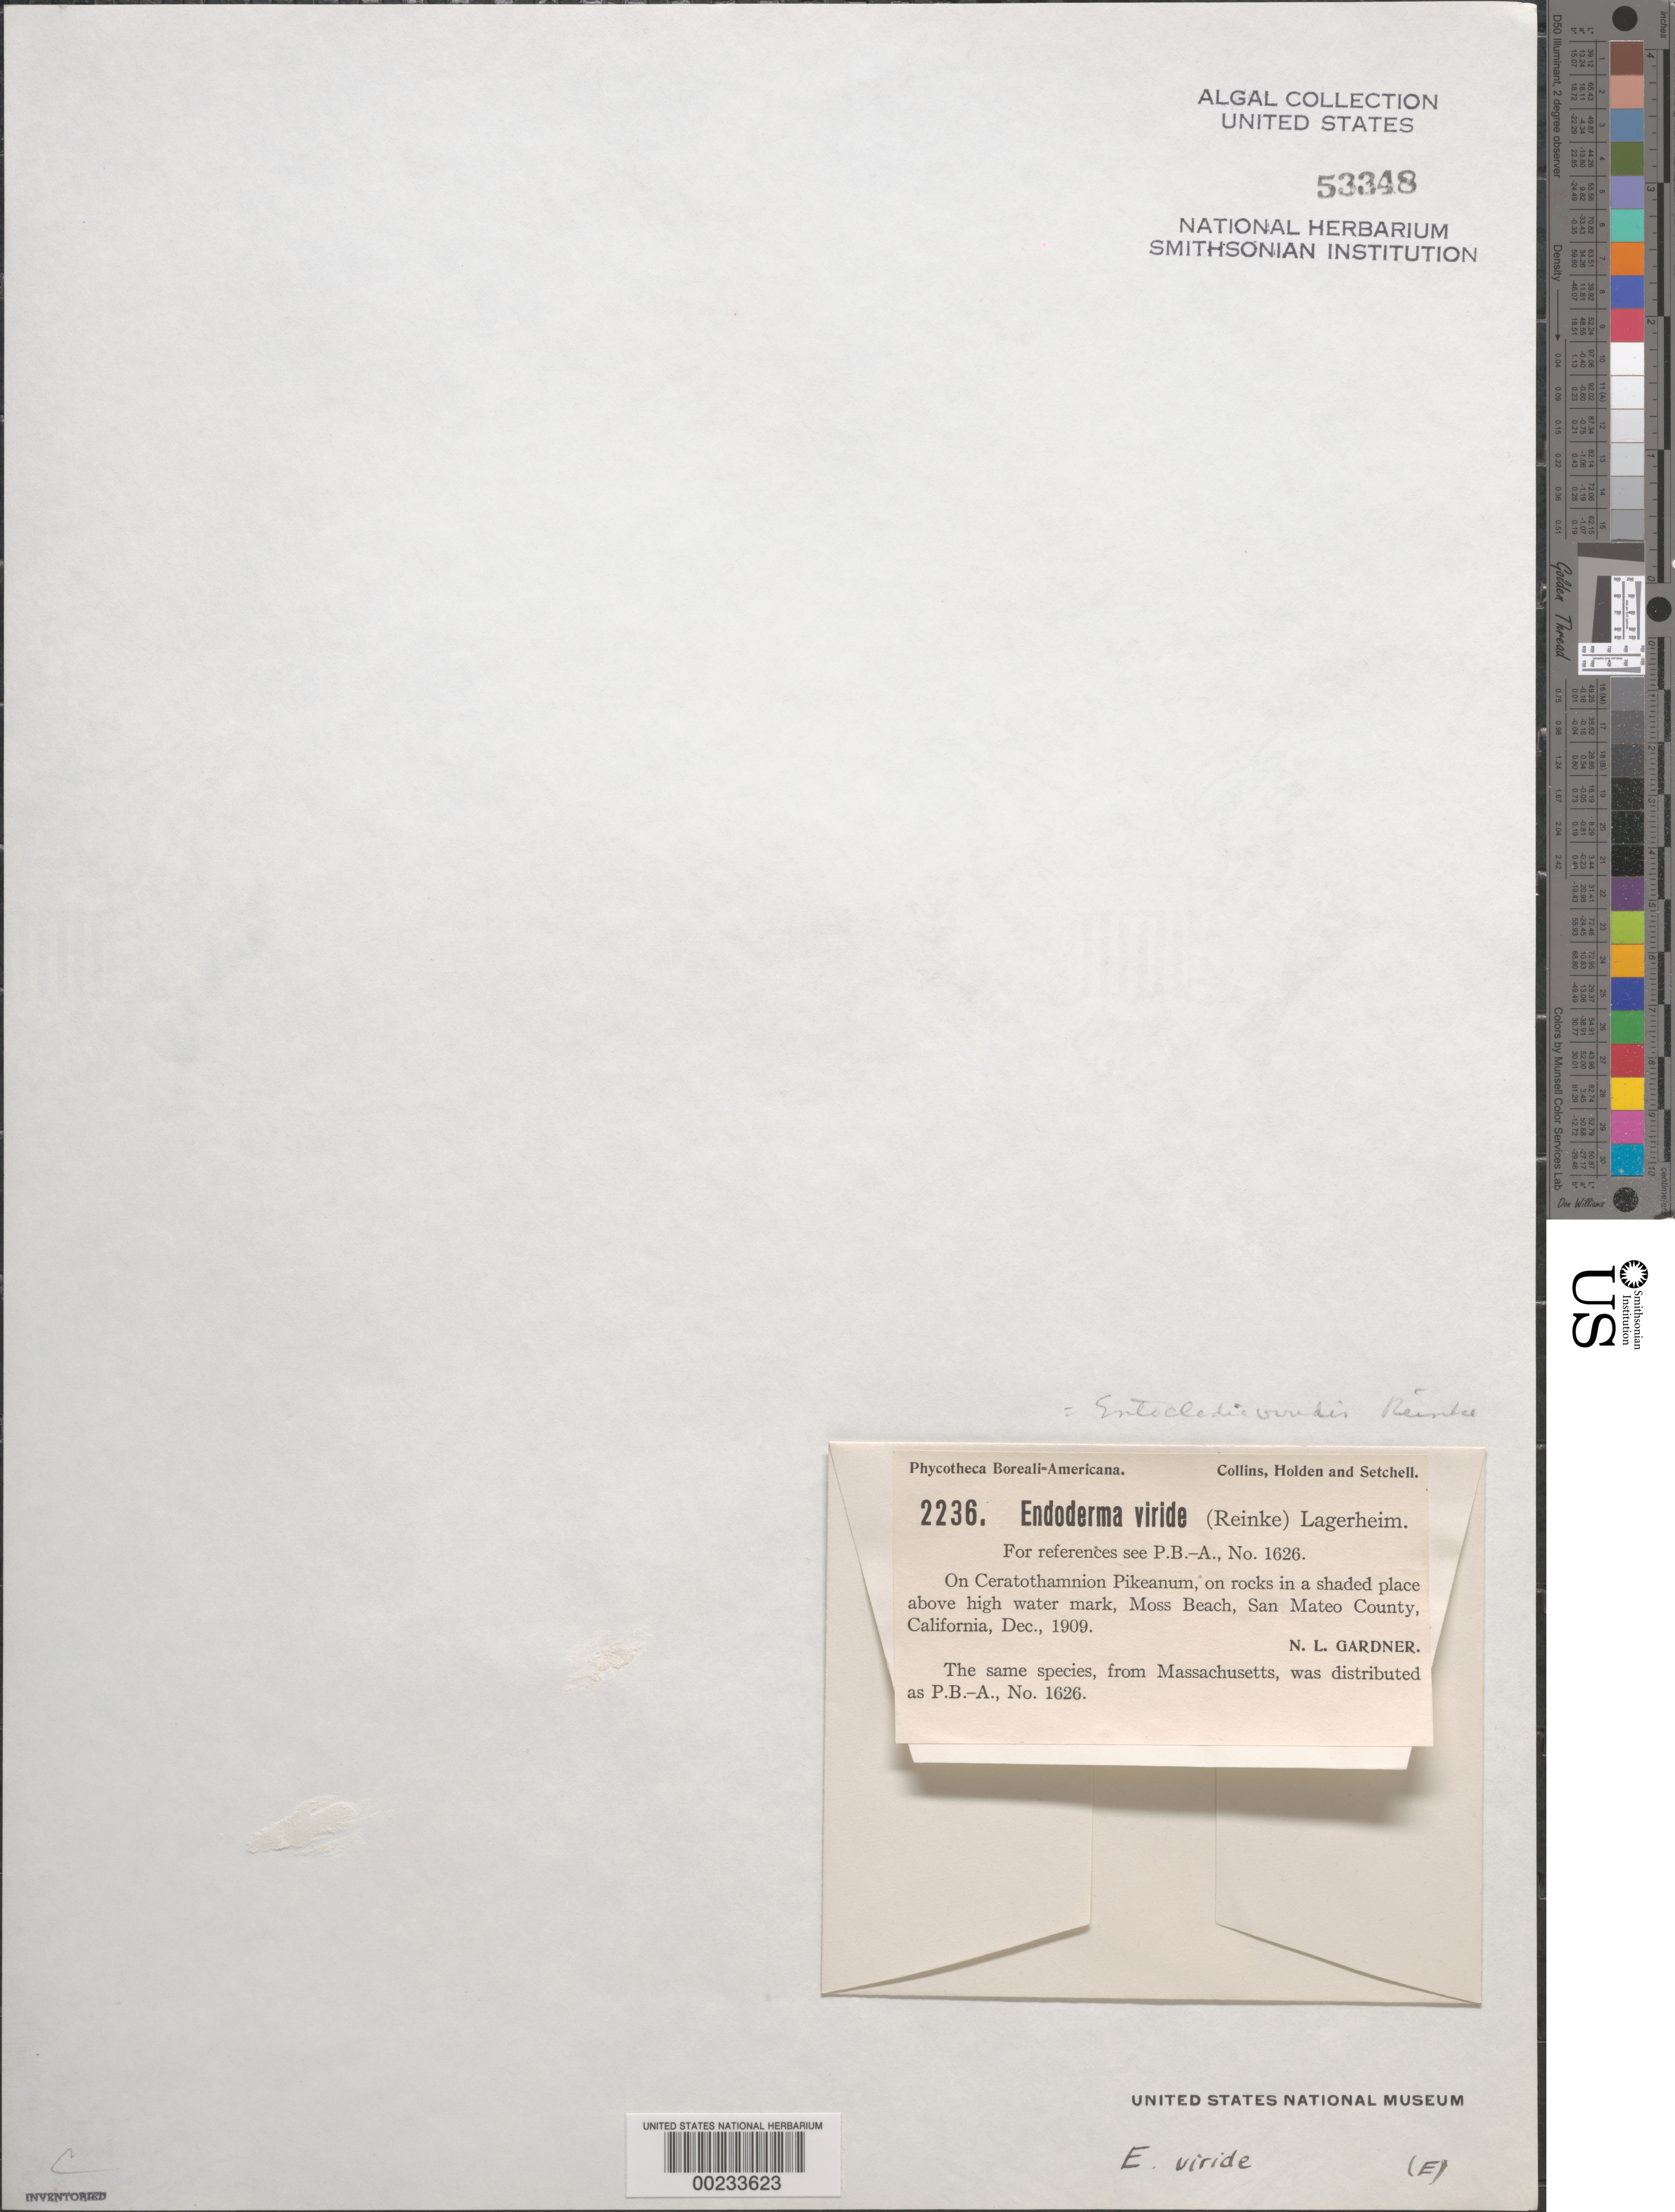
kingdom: Plantae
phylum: Chlorophyta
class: Ulvophyceae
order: Ulvales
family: Ulvellaceae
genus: Ulvella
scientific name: Ulvella viridis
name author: (Reinke) R. Nielsen et al.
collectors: N. Gardner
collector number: PB-A 2236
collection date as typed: Dec 1909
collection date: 1909-12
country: United States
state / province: California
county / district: San Mateo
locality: Moss Beach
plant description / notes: Collins, Holden & Setchell, Phycotheca Boreali-Americana, as Endoderma viride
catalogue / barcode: US 53348